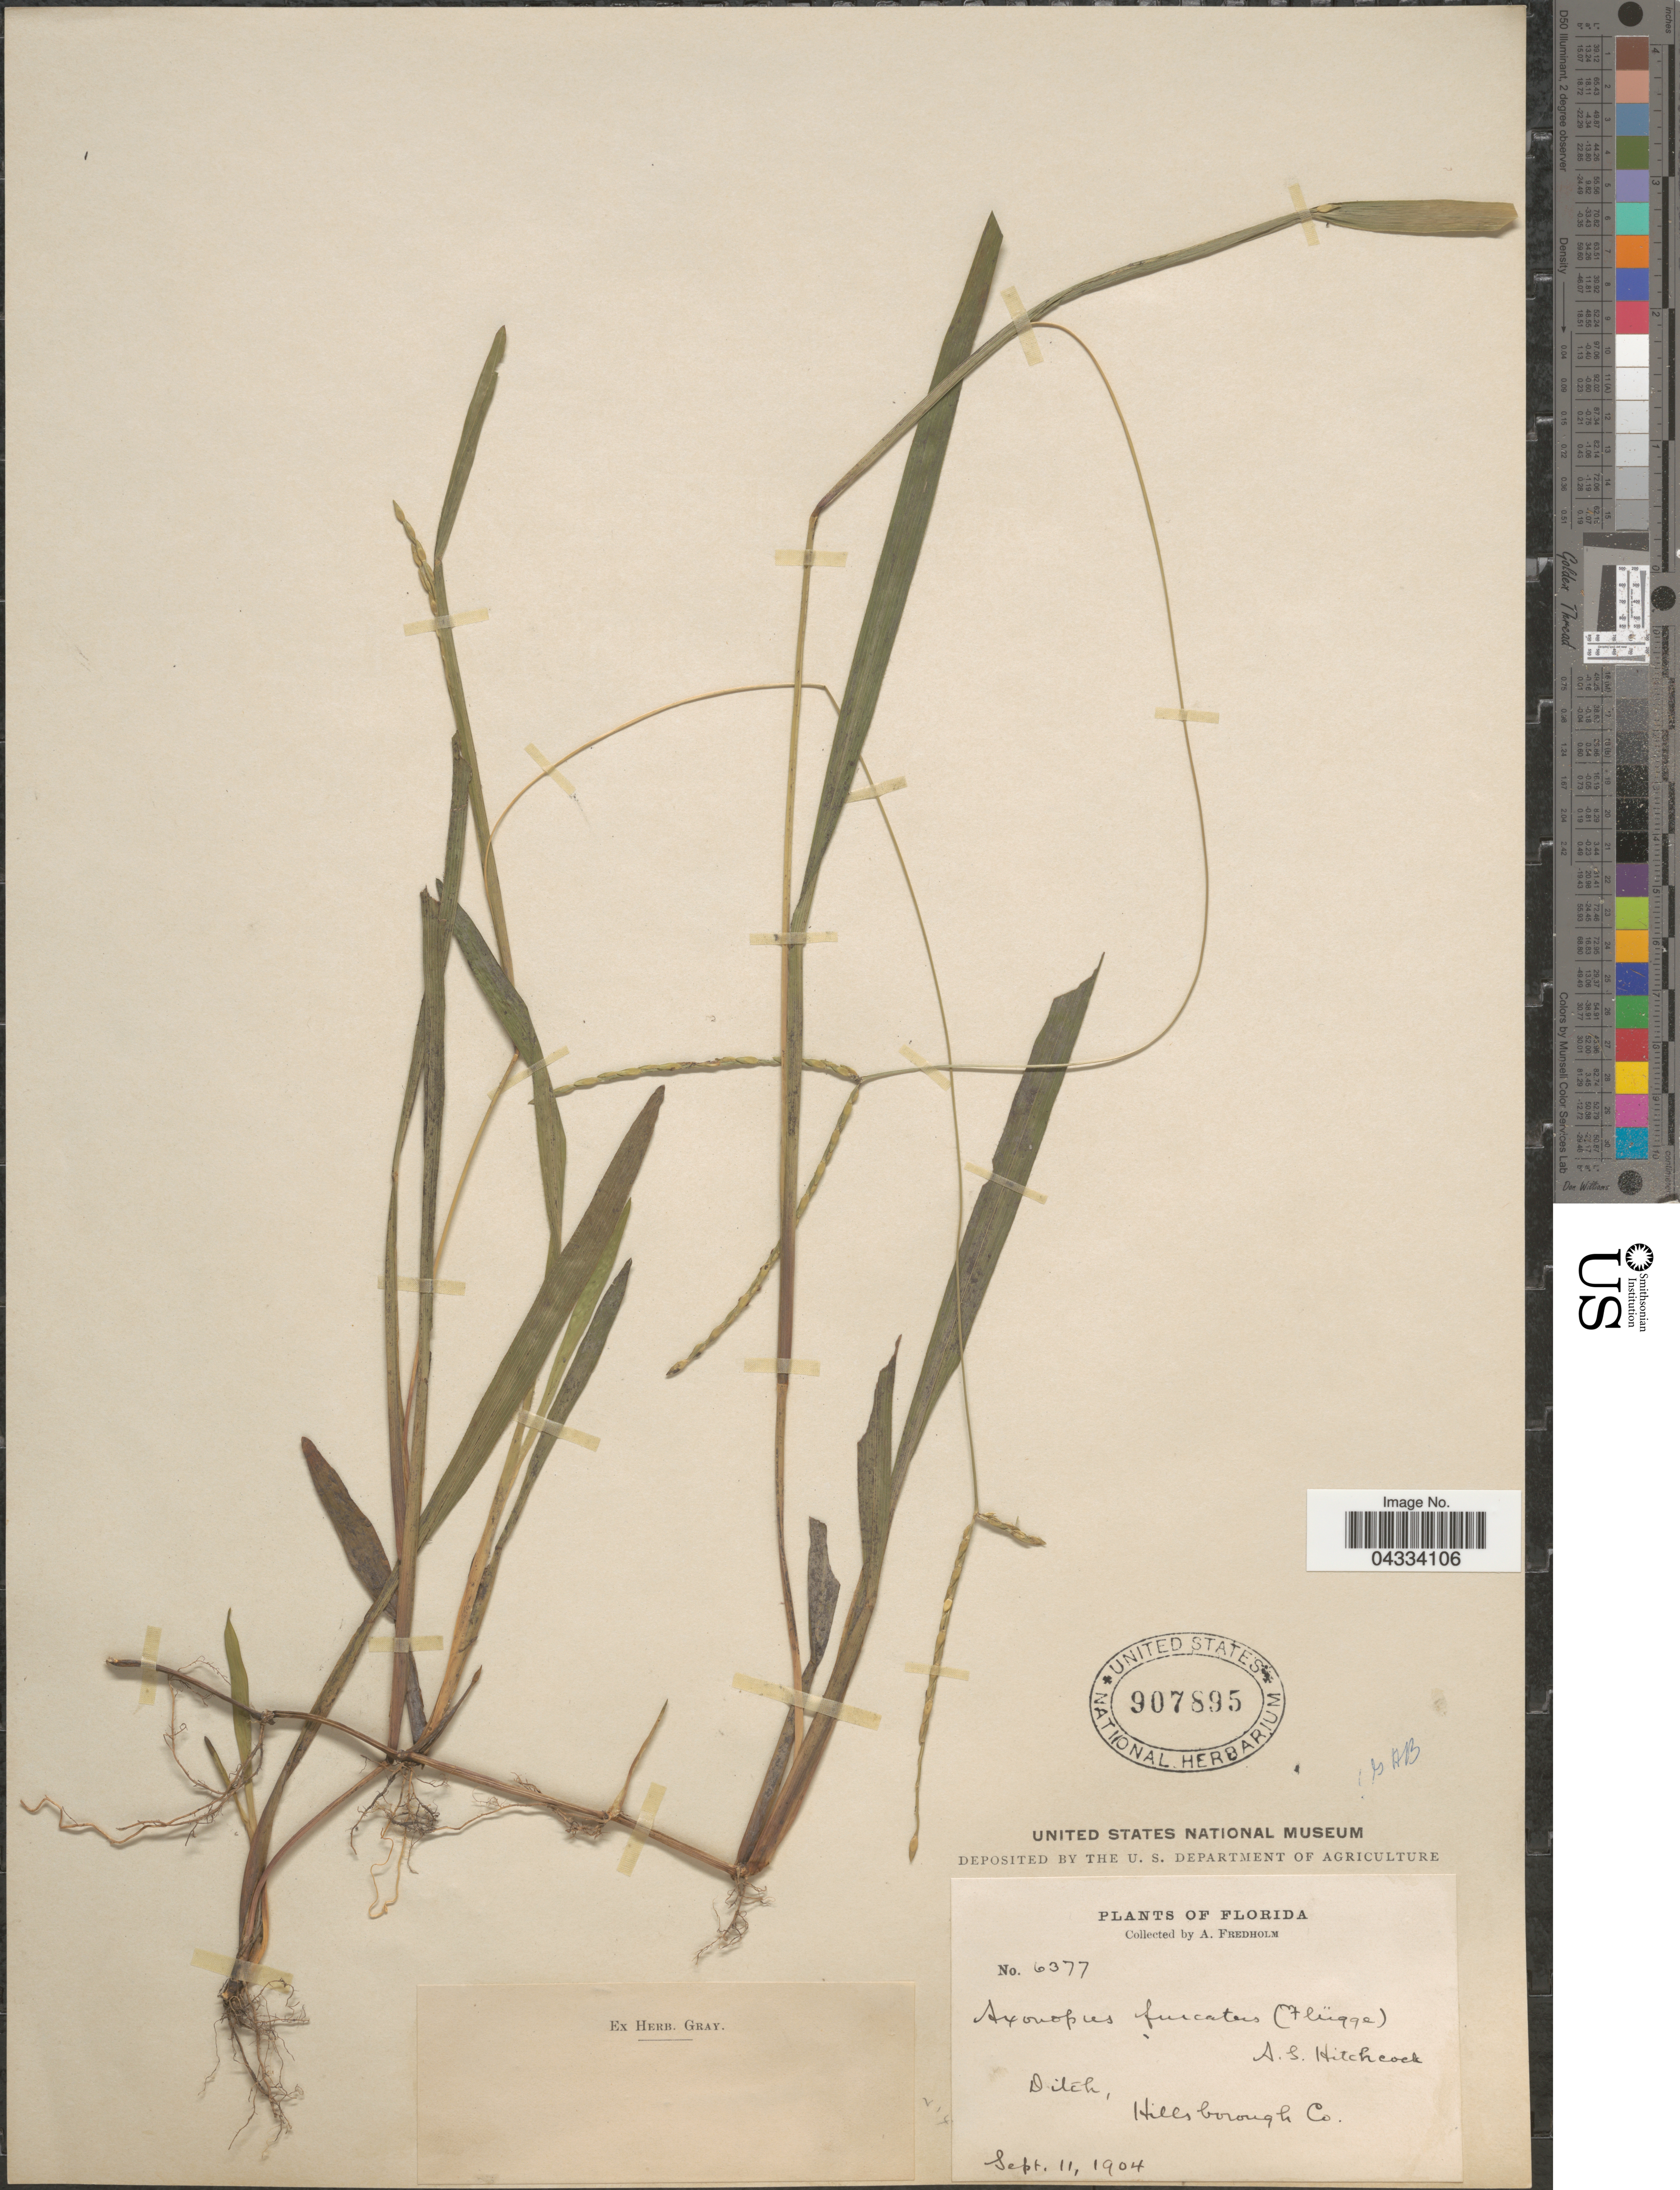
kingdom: Plantae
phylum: Tracheophyta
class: Liliopsida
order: Poales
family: Poaceae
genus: Axonopus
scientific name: Axonopus furcatus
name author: (Flüggé) Hitchc.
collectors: A. Fredholm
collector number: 6377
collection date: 1904-09-11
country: United States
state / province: Florida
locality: Ditch, Hillsborough Co.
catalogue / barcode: US 907895